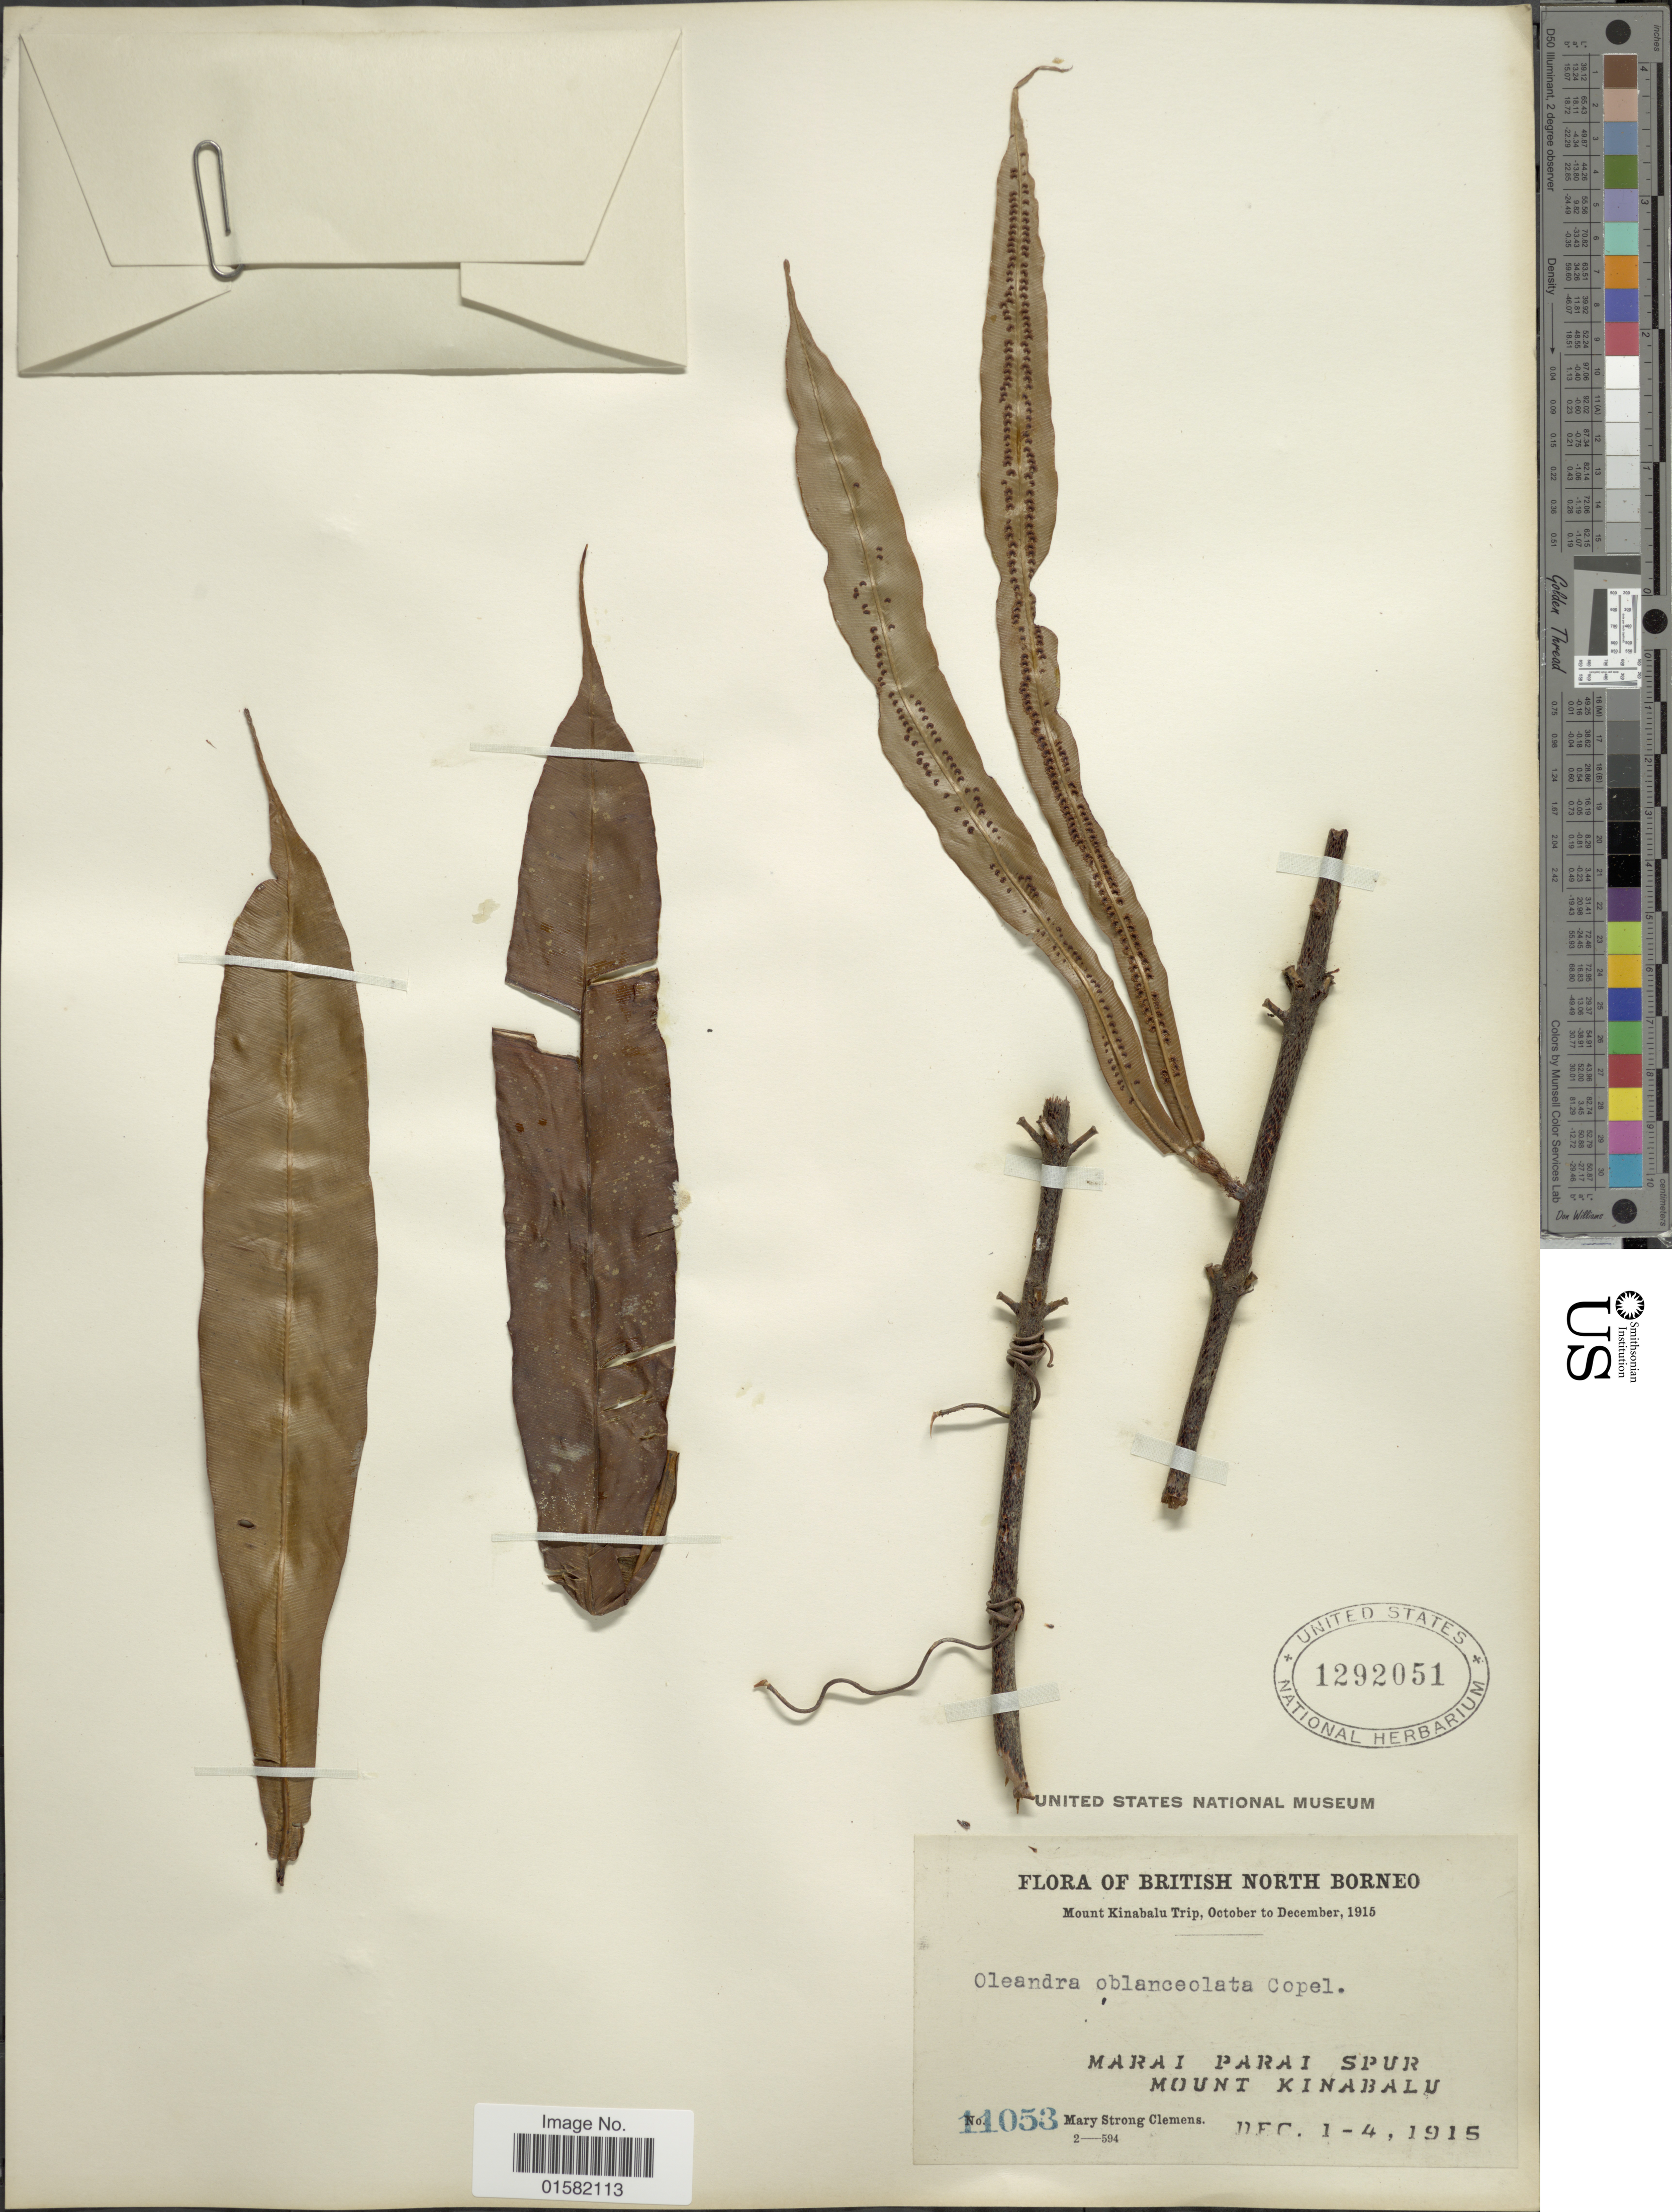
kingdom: Plantae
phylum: Tracheophyta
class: Polypodiopsida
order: Polypodiales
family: Oleandraceae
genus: Oleandra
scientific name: Oleandra oblanceolata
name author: Copel.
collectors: M. S. Clemens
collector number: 11053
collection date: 1915-12-01/1915-12-04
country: Malaysia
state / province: Sabah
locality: British North Borneo, Mount Kinabalu Trip, Marai Parai spur, Mount Kinabalu.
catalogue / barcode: US 1292051